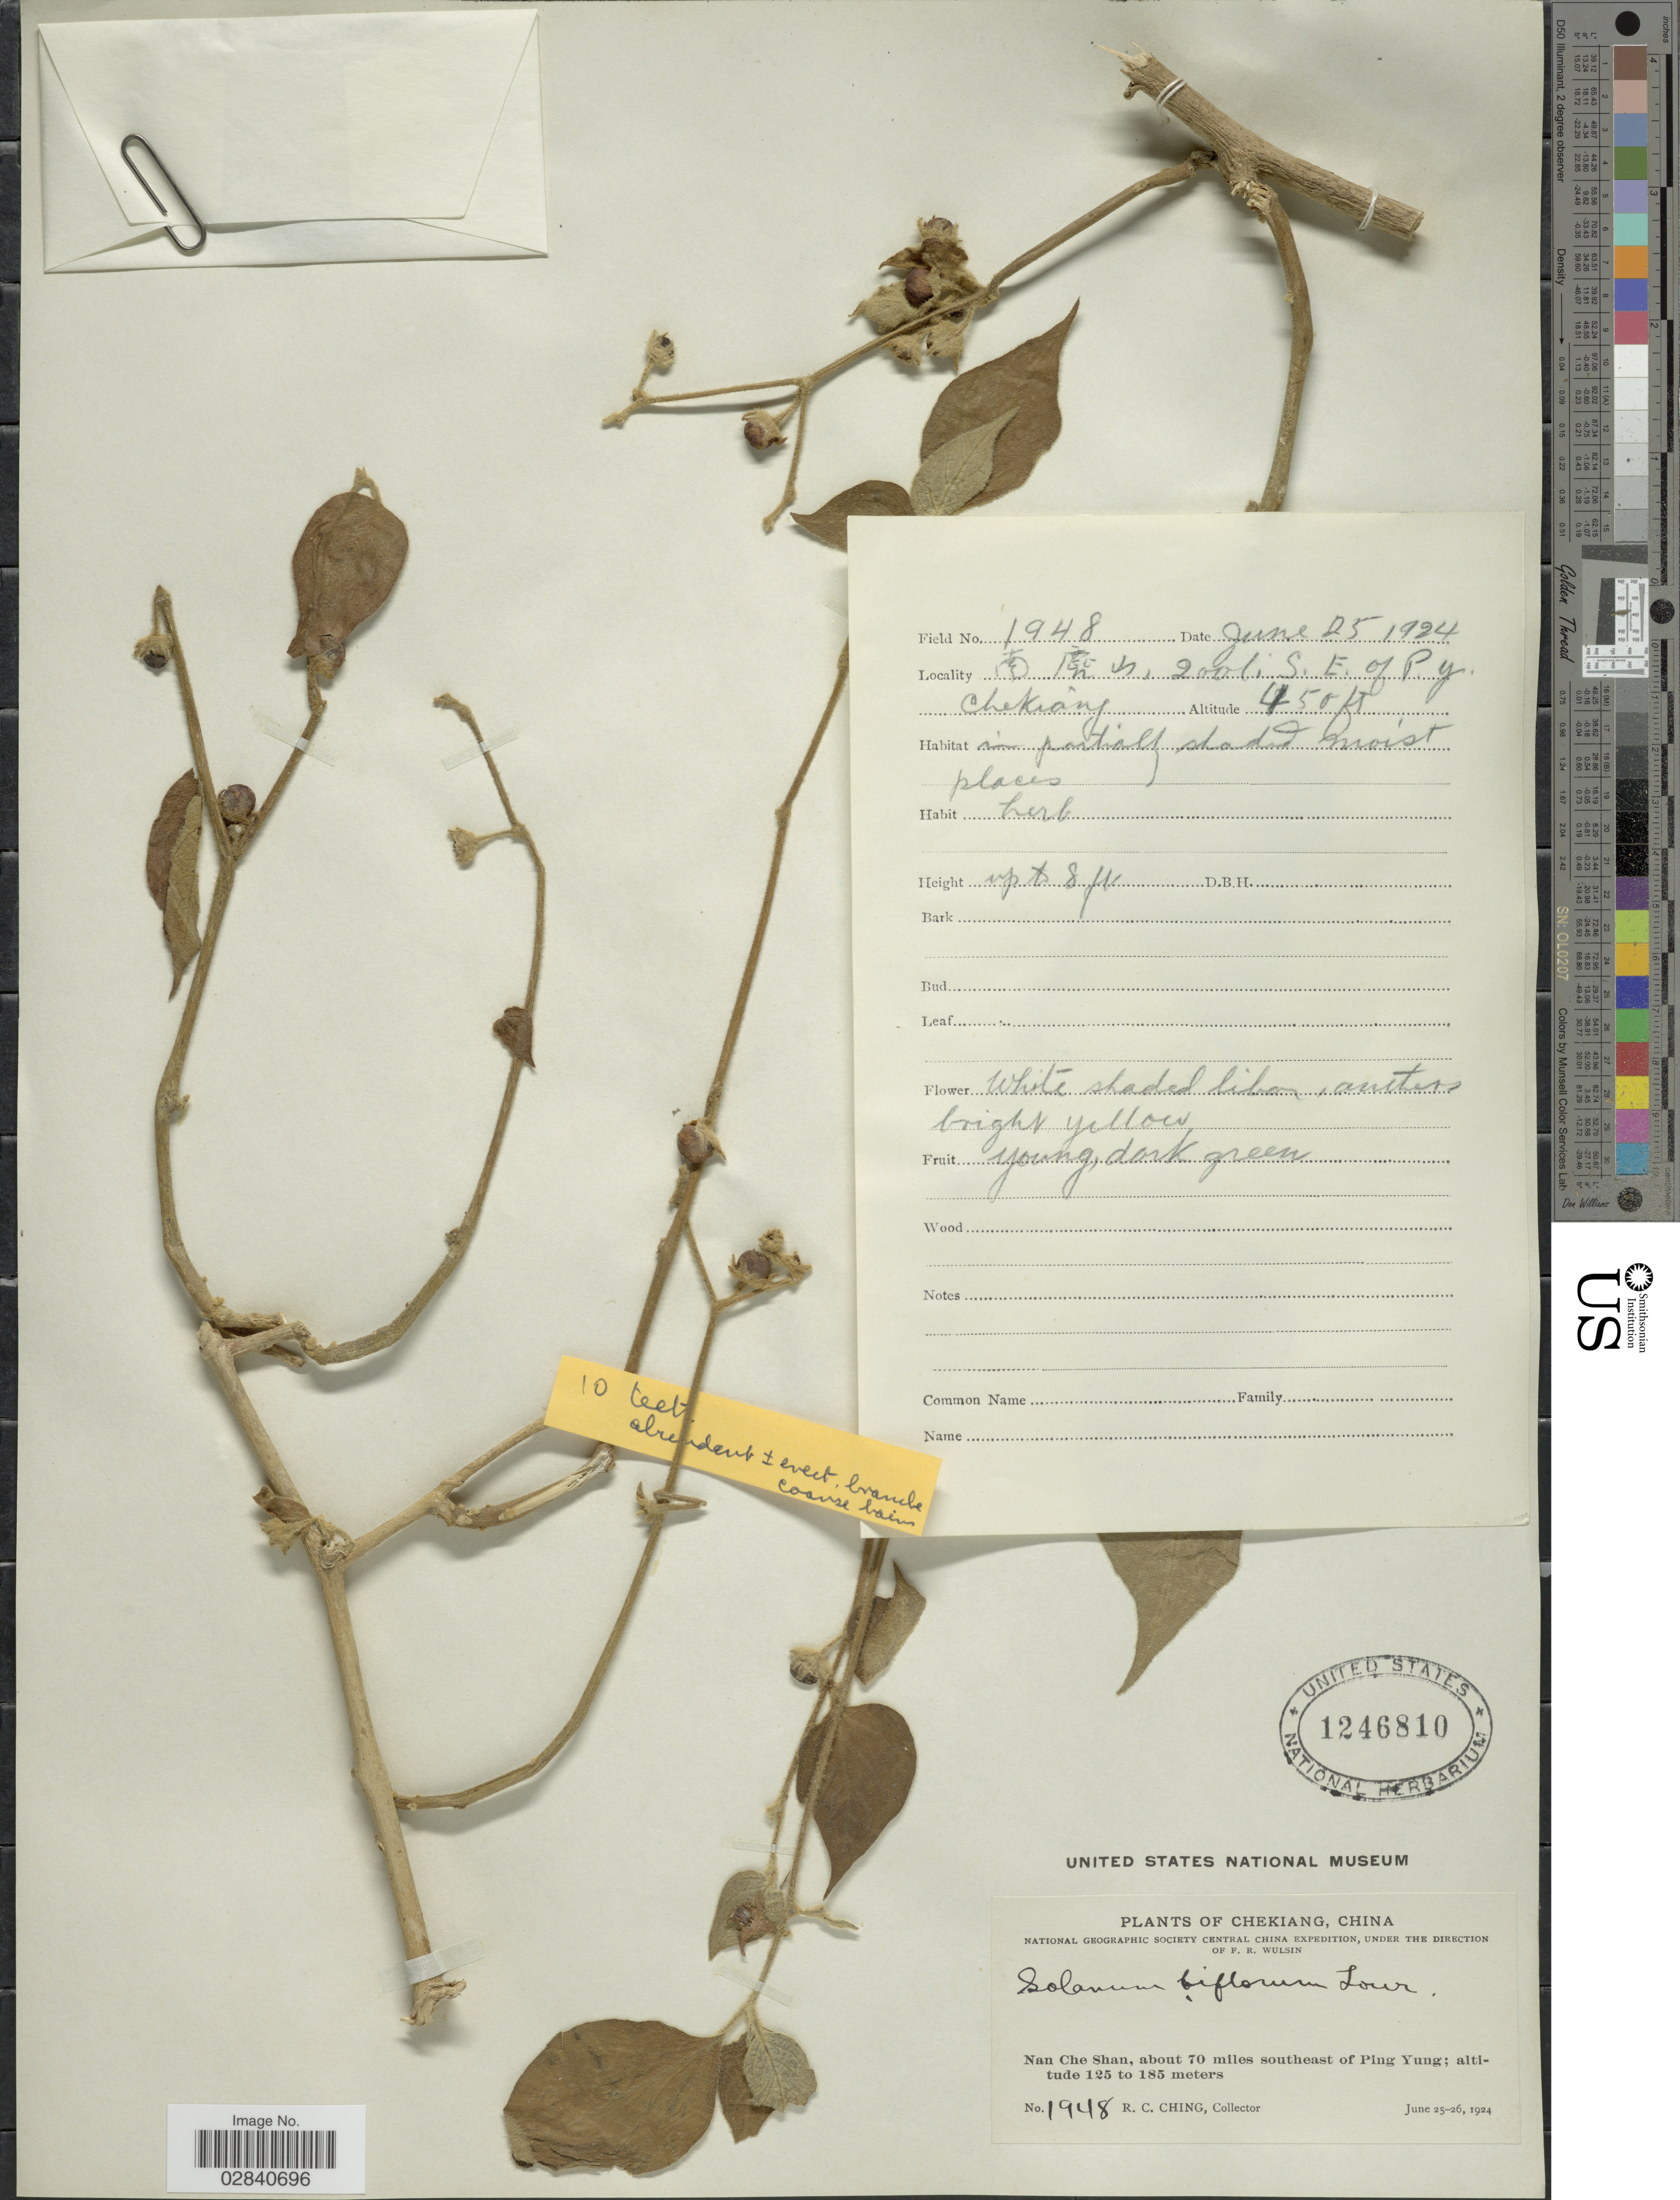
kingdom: Plantae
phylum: Tracheophyta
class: Magnoliopsida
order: Solanales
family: Solanaceae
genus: Lycianthes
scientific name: Lycianthes biflora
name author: (Lour.) Bitter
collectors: R. C. Ching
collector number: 1948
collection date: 1924-06-25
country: China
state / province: Zhejiang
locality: Chekiang. Nan Che Shan, about 70 miles southeast of Ping Yung.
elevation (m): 137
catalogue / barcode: US 1246810